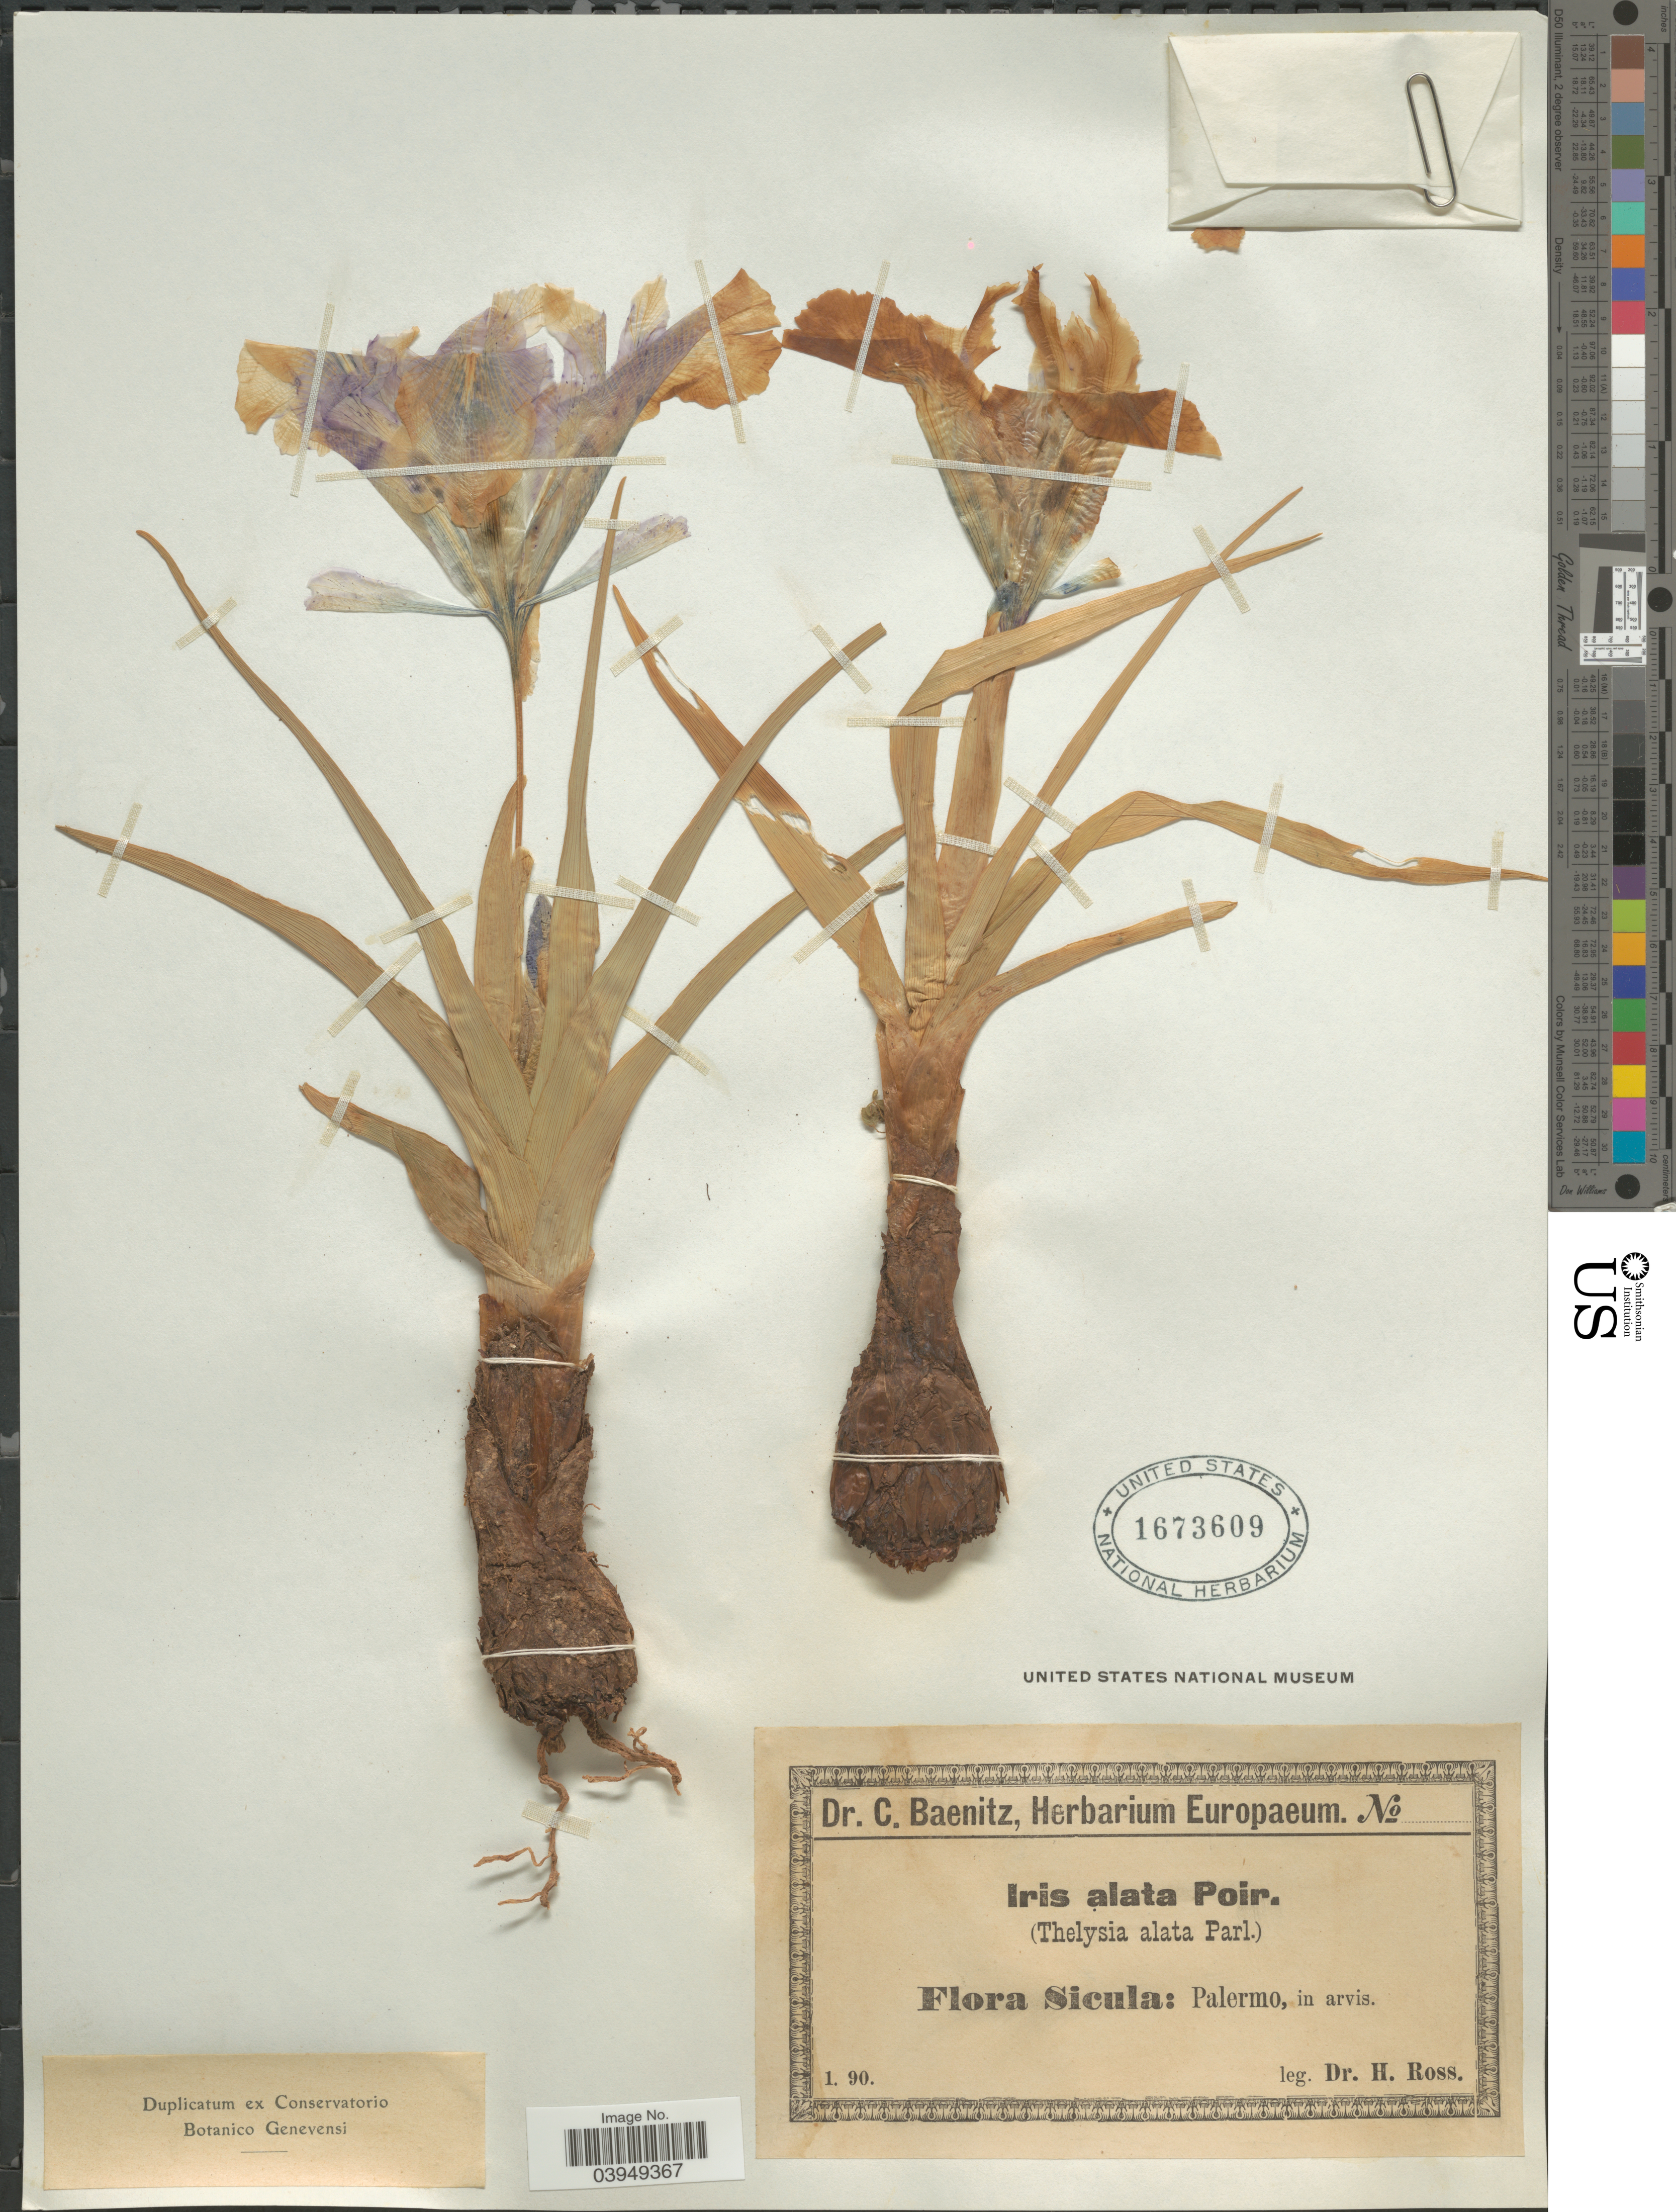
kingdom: Plantae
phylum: Tracheophyta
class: Liliopsida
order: Asparagales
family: Iridaceae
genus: Iris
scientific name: Iris alata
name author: Poir.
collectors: H. Ross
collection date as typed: Transcribed d/m/y: /1/90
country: Italy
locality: Sicula. Palermo: in arvis.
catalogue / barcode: US 1673609